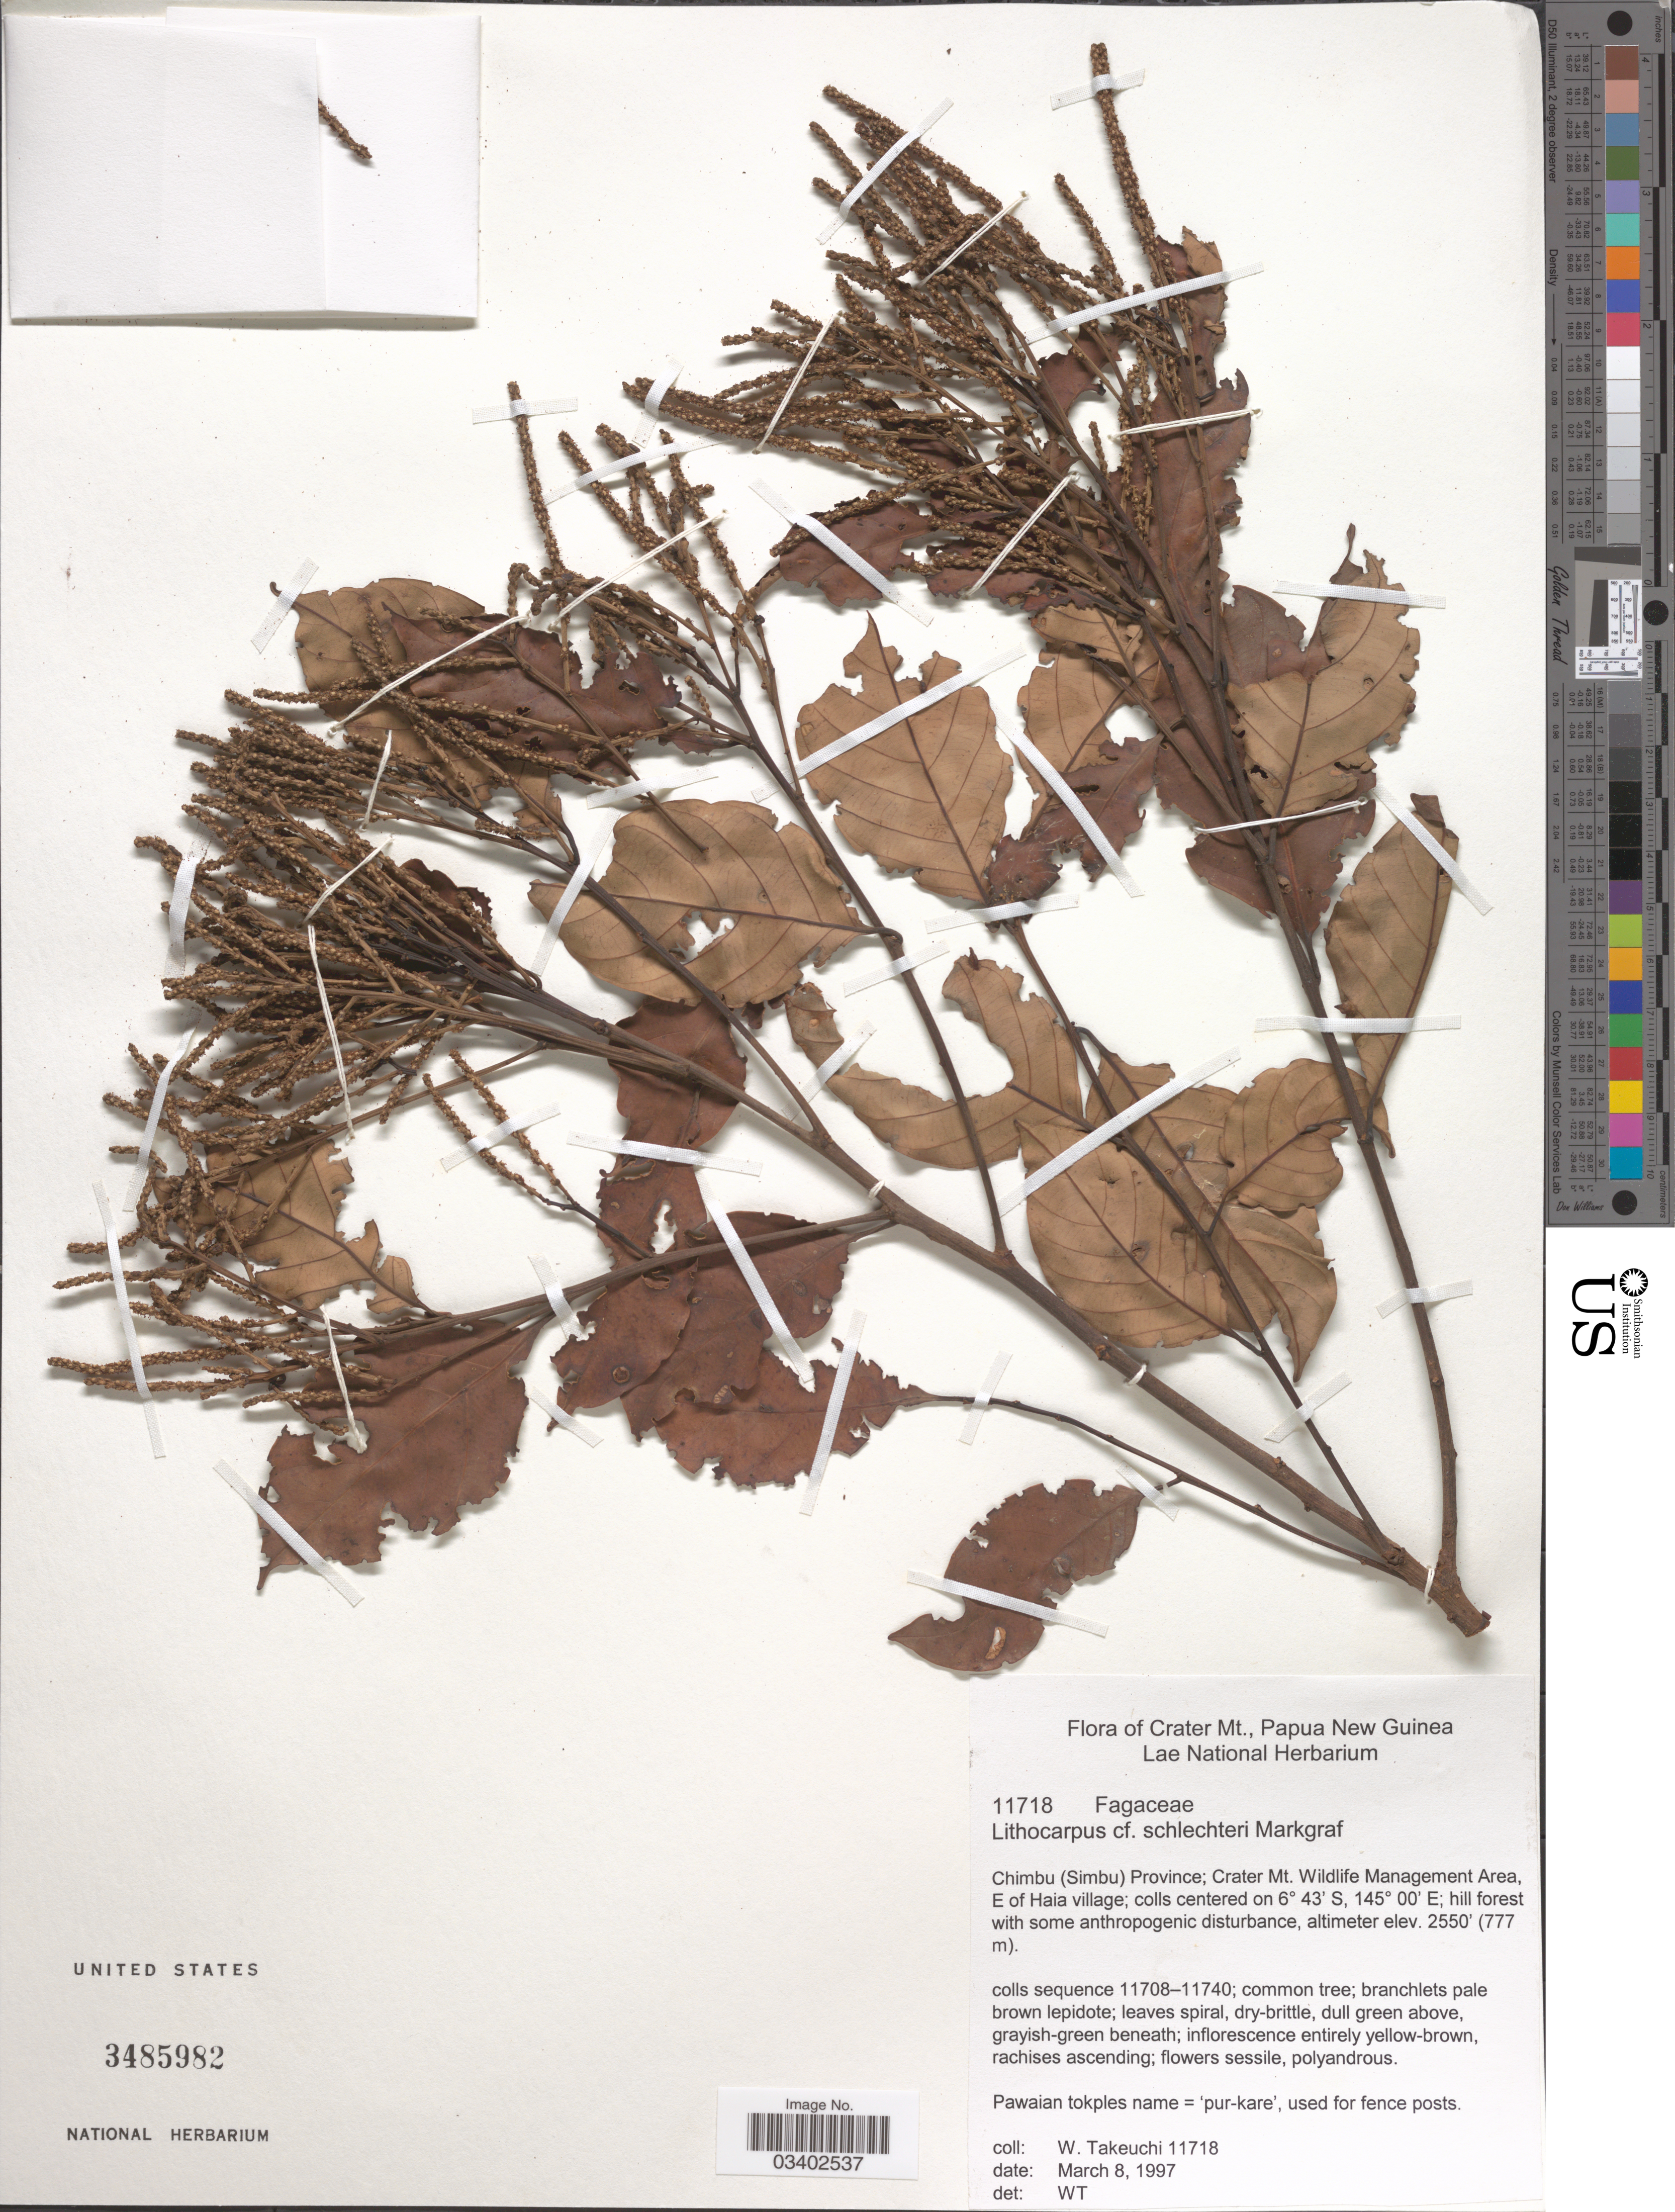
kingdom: Plantae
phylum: Tracheophyta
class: Magnoliopsida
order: Fagales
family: Fagaceae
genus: Lithocarpus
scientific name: Lithocarpus schlechteri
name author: Markgr.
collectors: W. Takeuchi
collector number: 11718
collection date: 1997-03-08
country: Papua New Guinea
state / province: Chimbu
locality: Crater Mt. Chimbu (Simbu) Province; Crater Mt. Wildlife Management Area, E of Haia village.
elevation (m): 777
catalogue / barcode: US 3485982